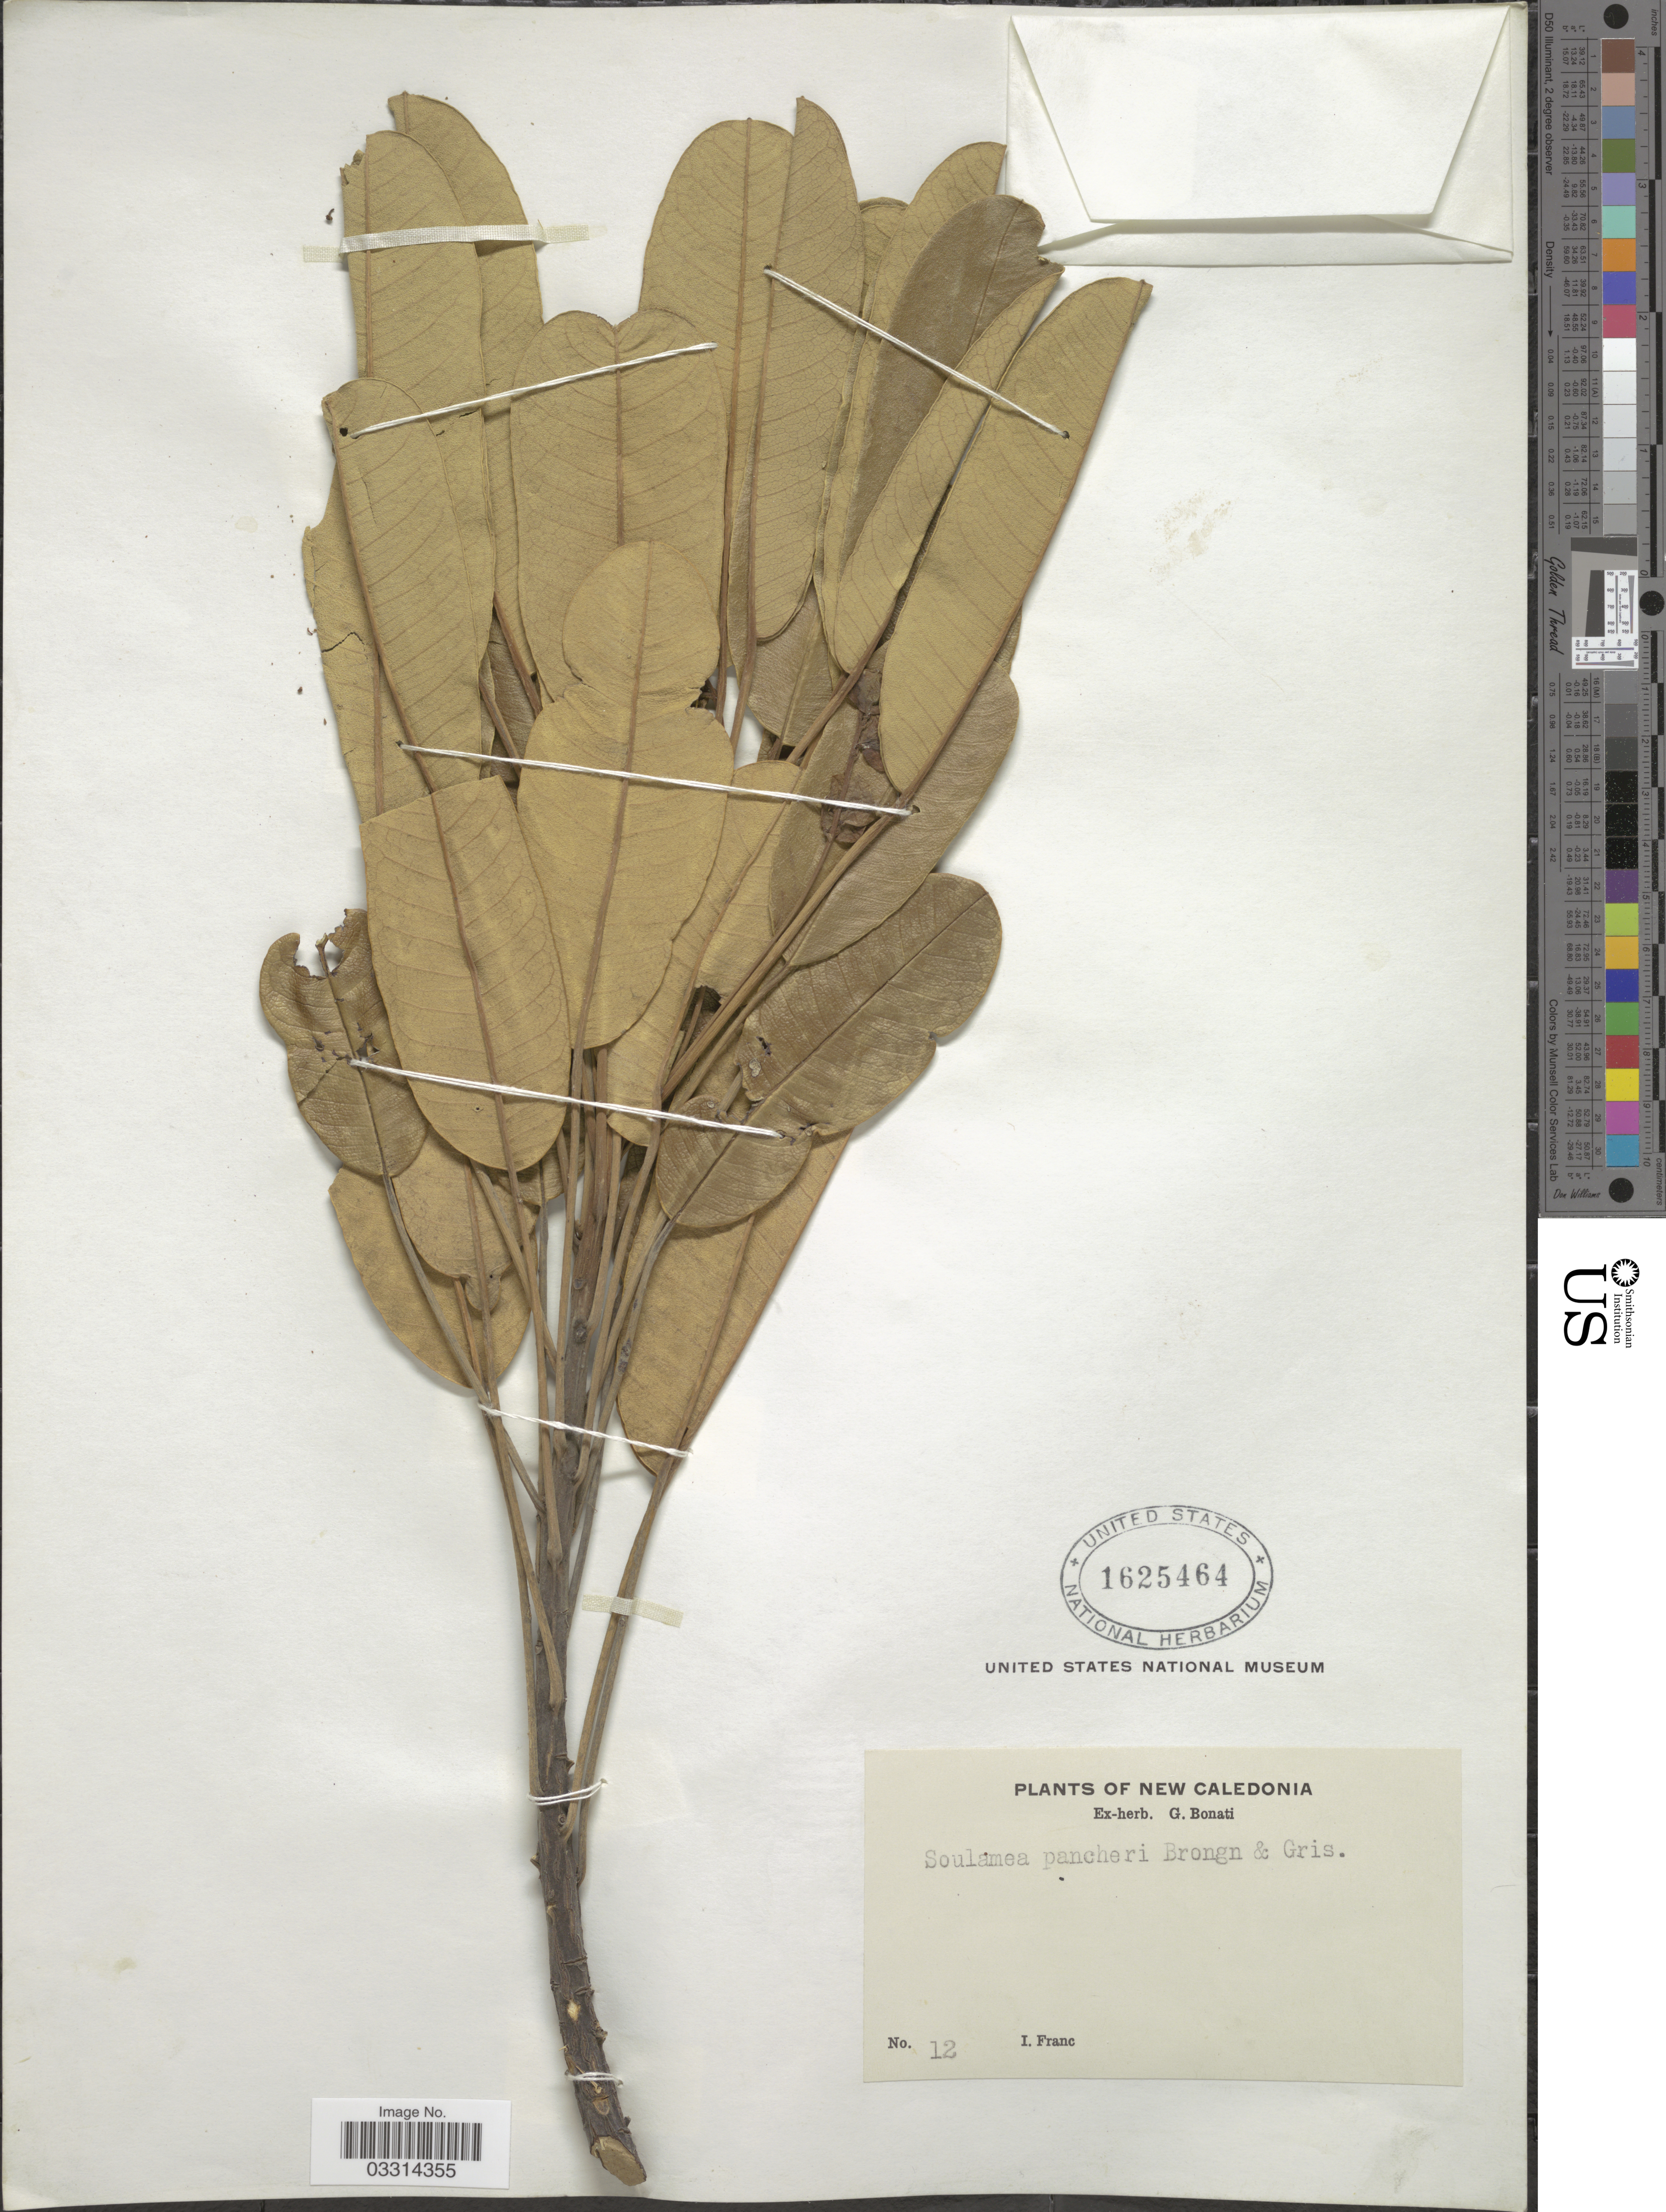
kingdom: Plantae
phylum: Tracheophyta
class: Magnoliopsida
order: Sapindales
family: Simaroubaceae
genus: Soulamea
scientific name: Soulamea pancheri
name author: Brongn. & Gris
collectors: I. Franc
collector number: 12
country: New Caledonia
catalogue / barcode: US 1625464